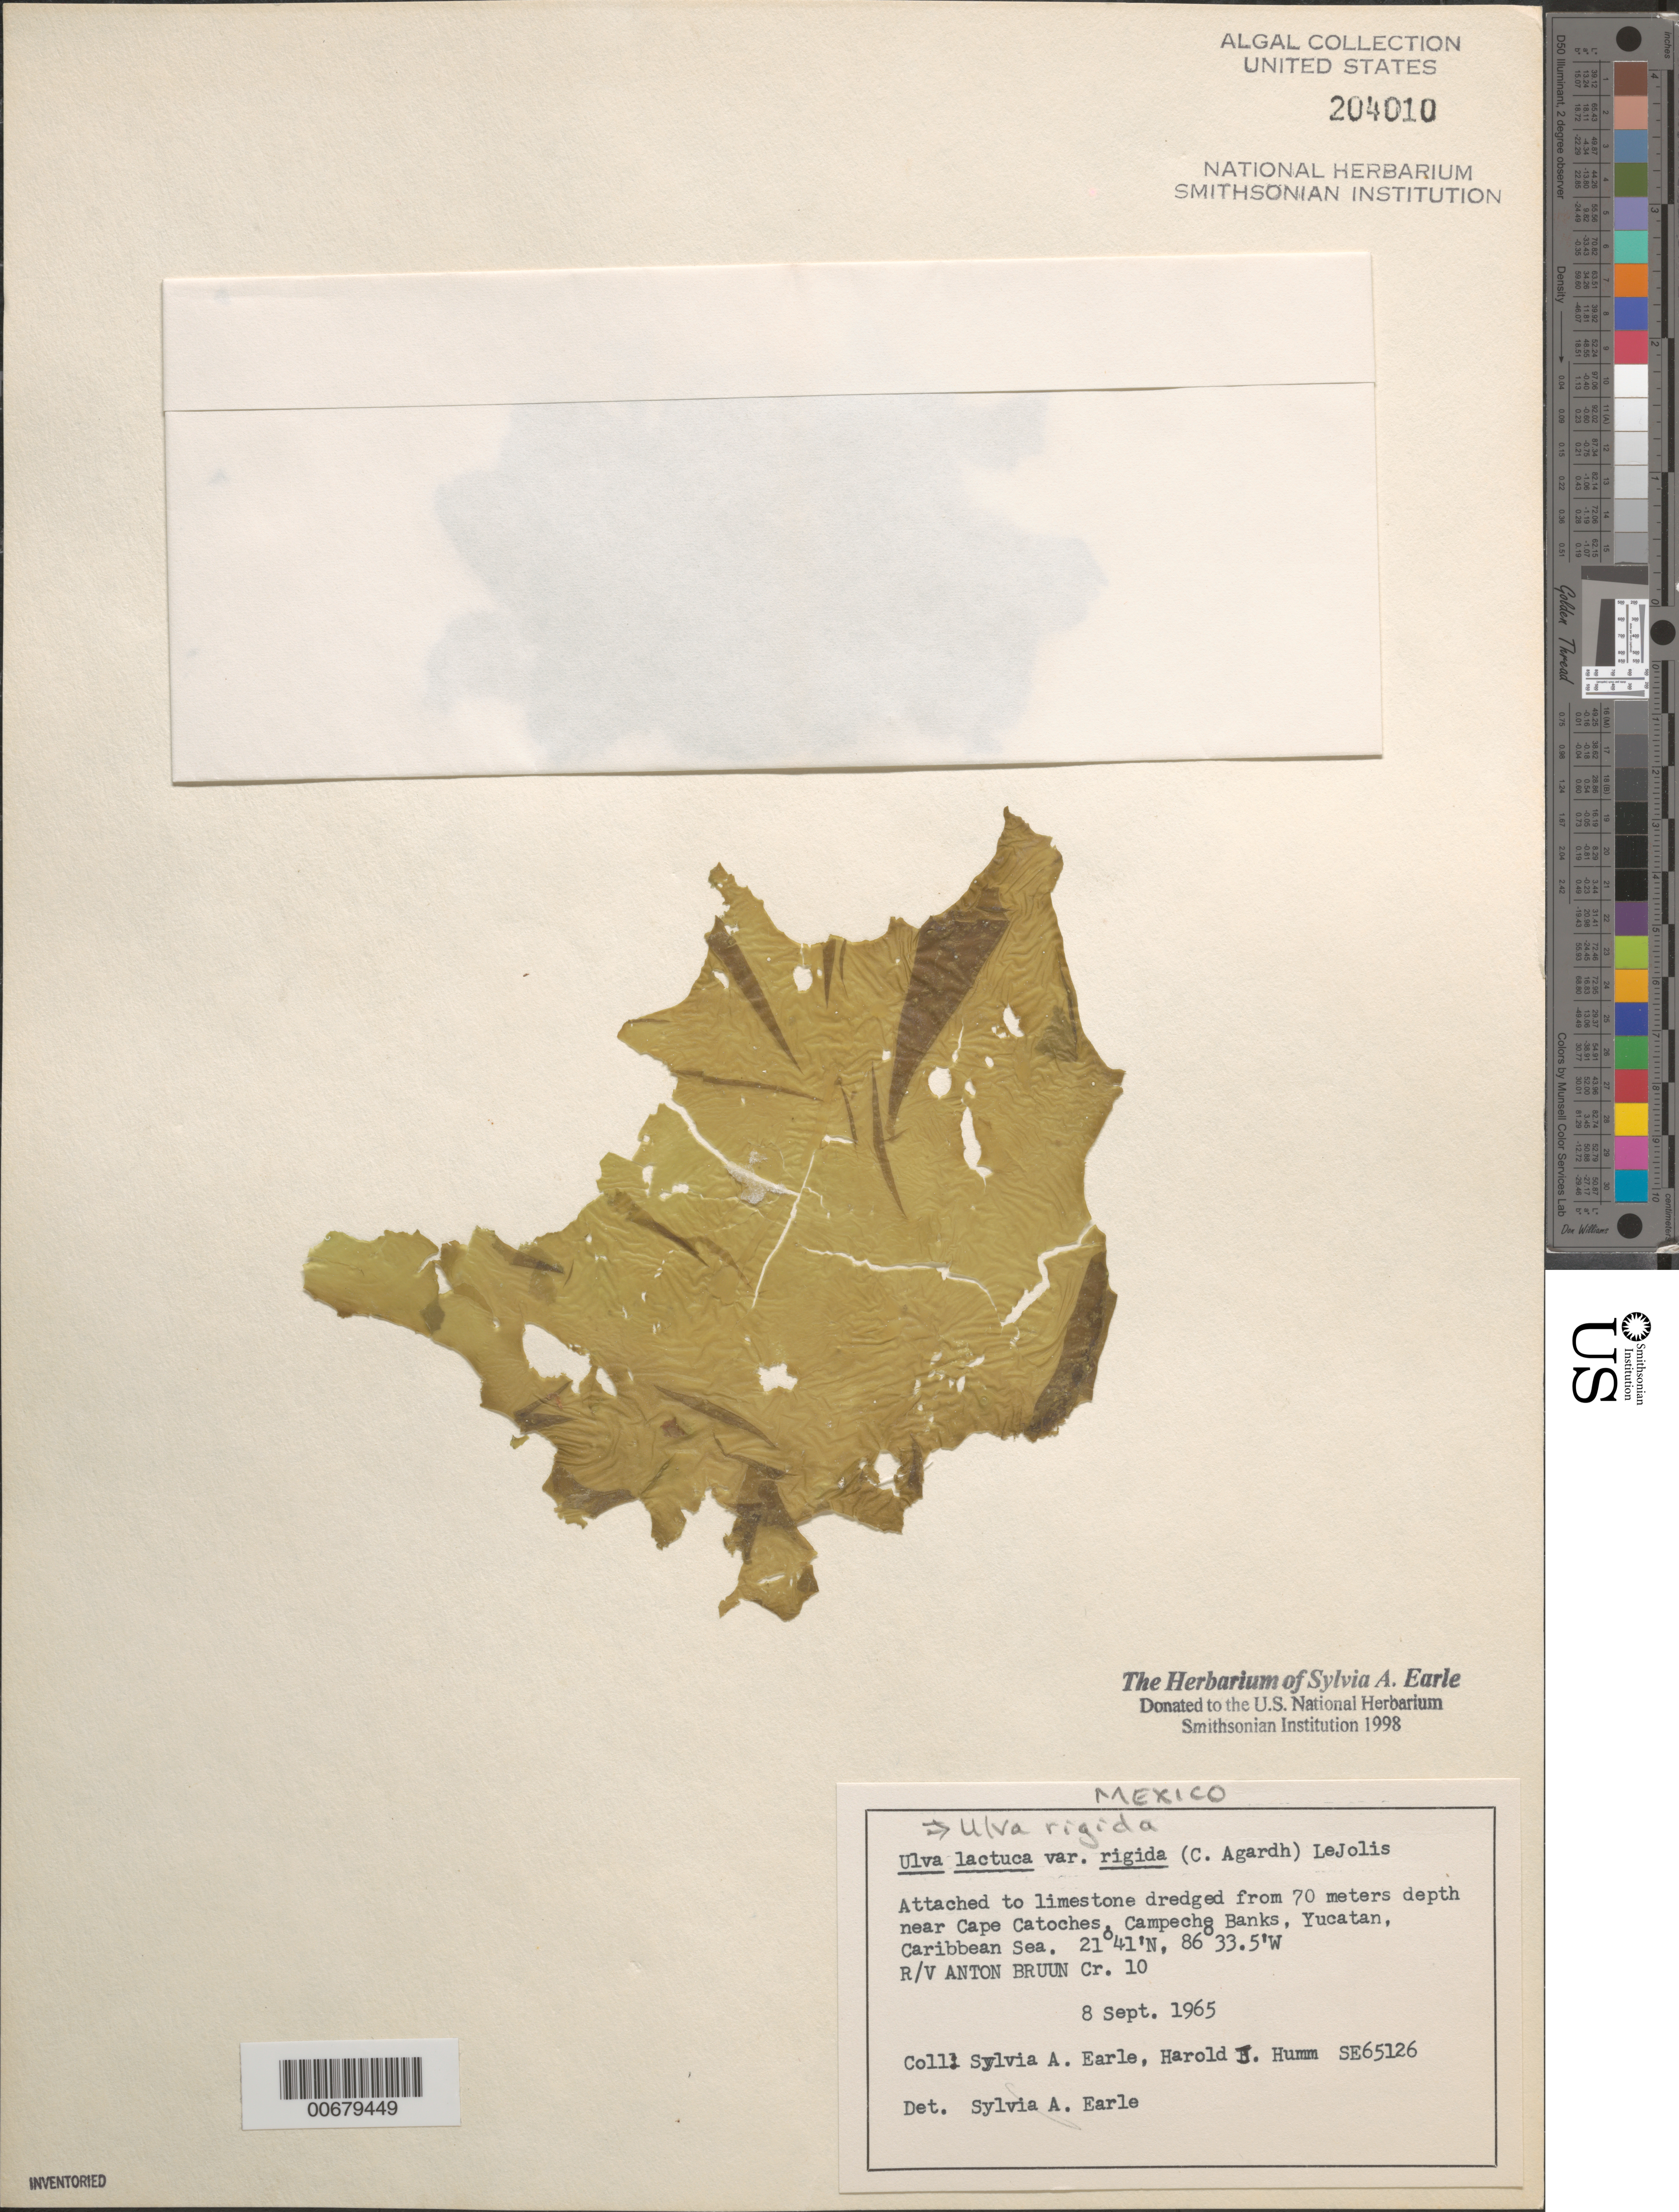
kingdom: Plantae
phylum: Chlorophyta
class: Ulvophyceae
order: Ulvales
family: Ulvaceae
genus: Ulva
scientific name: Ulva rigida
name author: C. Agardh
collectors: S. A. Earle & H. J. Humm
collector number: SE 65126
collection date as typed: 08 Sep 1965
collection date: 1965-09-08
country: Mexico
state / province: Quintana Roo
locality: Yucatan Peninsula, near Cape Catoches, Campeche Banks, Caribbean Sea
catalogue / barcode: US 204010